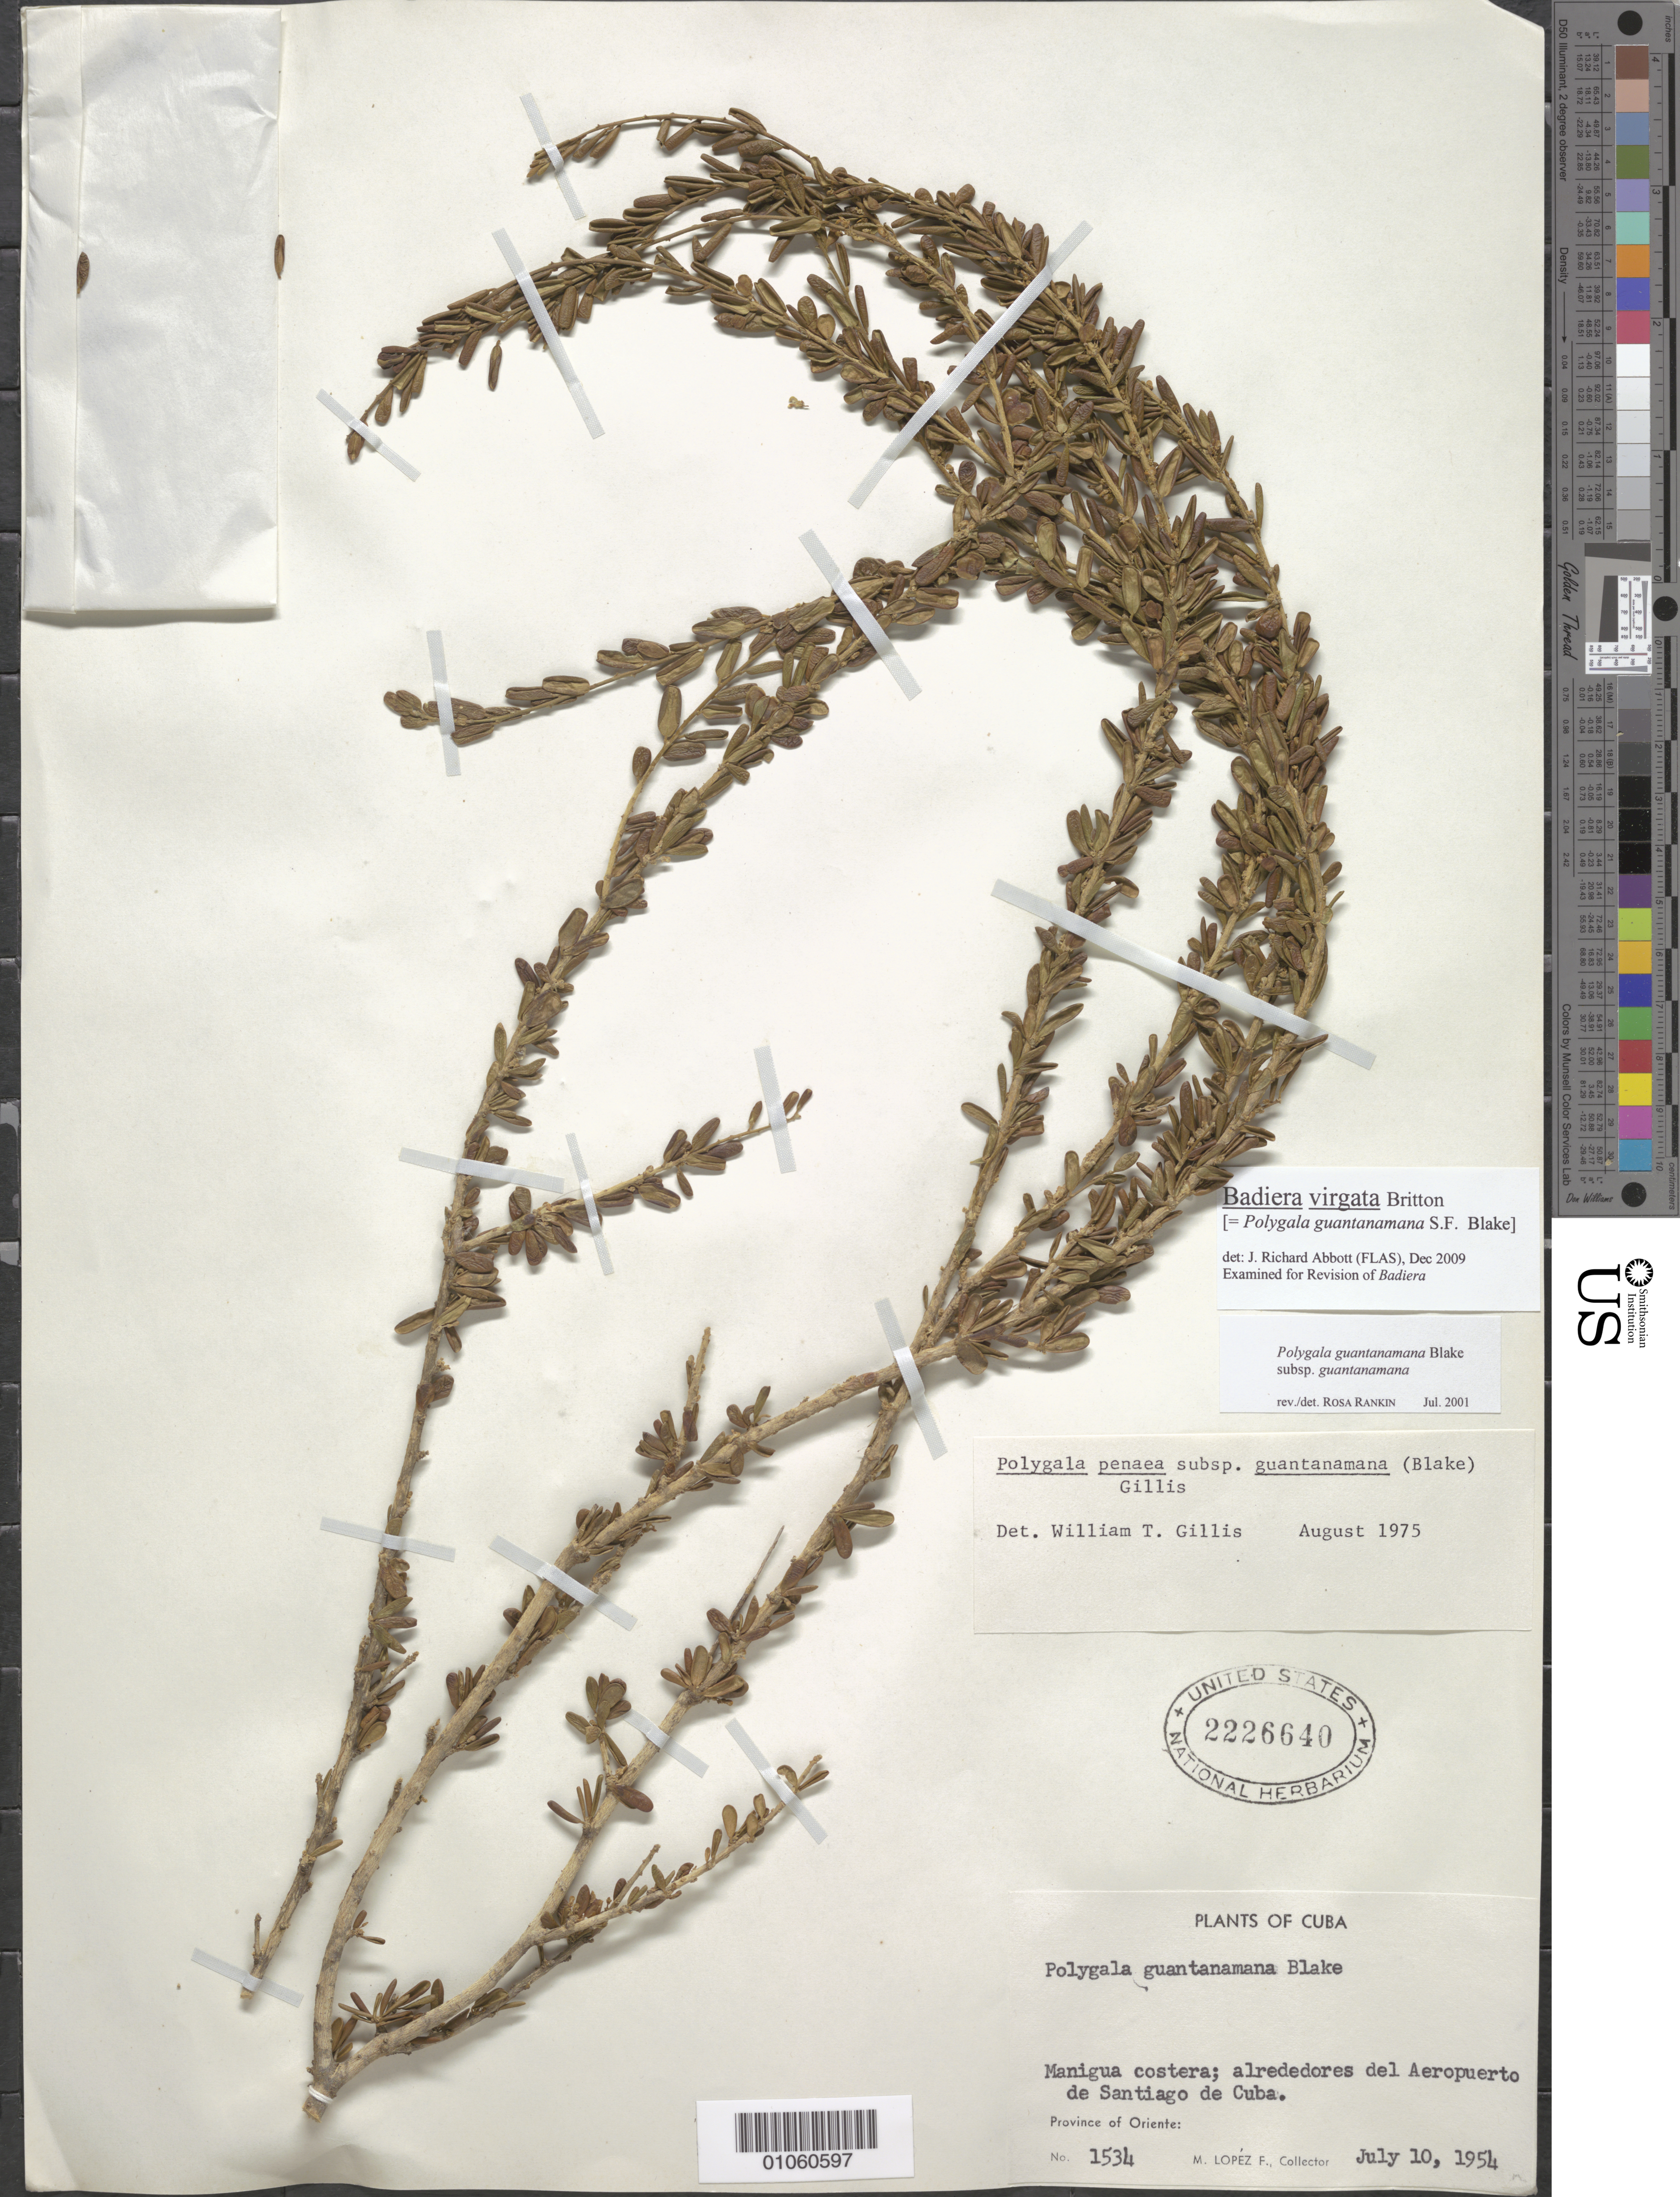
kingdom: Plantae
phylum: Tracheophyta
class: Magnoliopsida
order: Fabales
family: Polygalaceae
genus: Badiera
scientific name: Badiera virgata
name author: Britton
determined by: Abbott, J. R., (FLAS)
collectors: M. López Figueiras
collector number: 1534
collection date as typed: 10 Jul 1954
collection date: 1954-07-10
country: Cuba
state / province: Santiago de Cuba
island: Cuba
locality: Aeropuerto de Santiago de Cuba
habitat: Manigua costera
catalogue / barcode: US 2226640